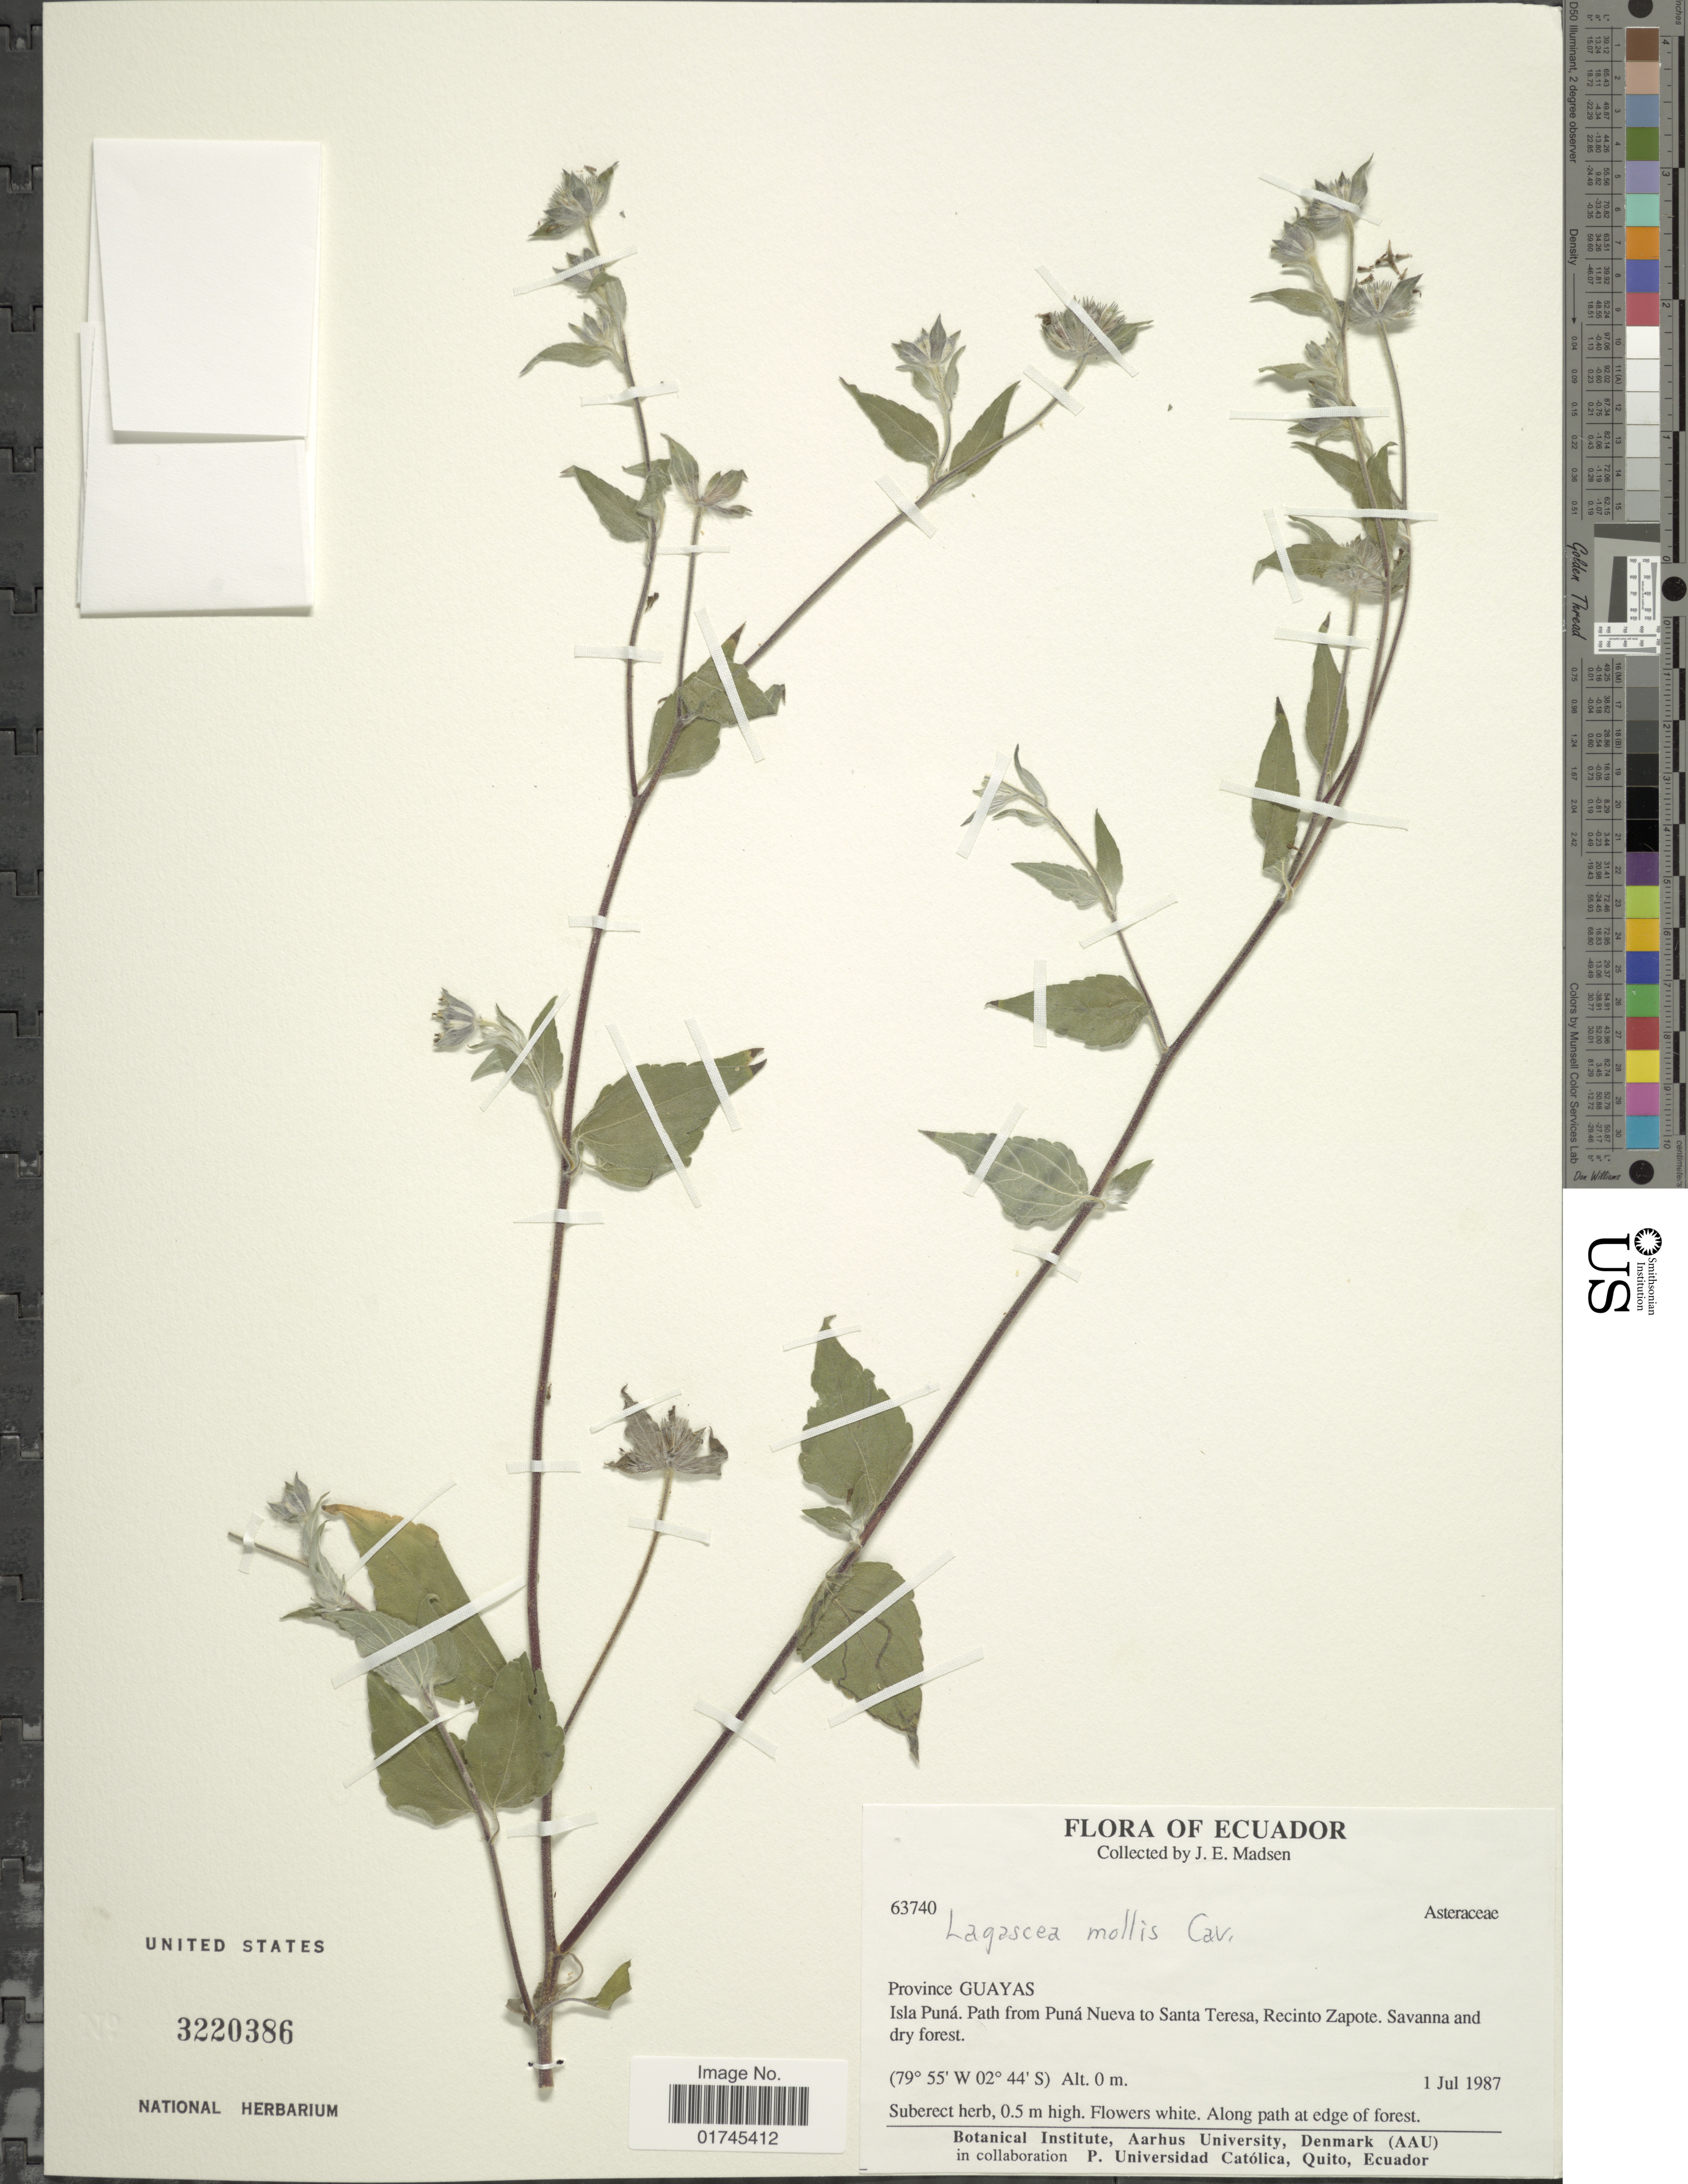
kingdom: Plantae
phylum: Tracheophyta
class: Magnoliopsida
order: Asterales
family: Asteraceae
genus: Lagascea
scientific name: Lagascea mollis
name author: Cav.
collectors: J. E. Madsen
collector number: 63740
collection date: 1987-07-01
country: Ecuador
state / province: Guayas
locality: Isla Puná, Path from Puná Nueva to Santa Teresa, Recinto Zapotec, Savanna and dry forest.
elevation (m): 0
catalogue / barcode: US 3220386